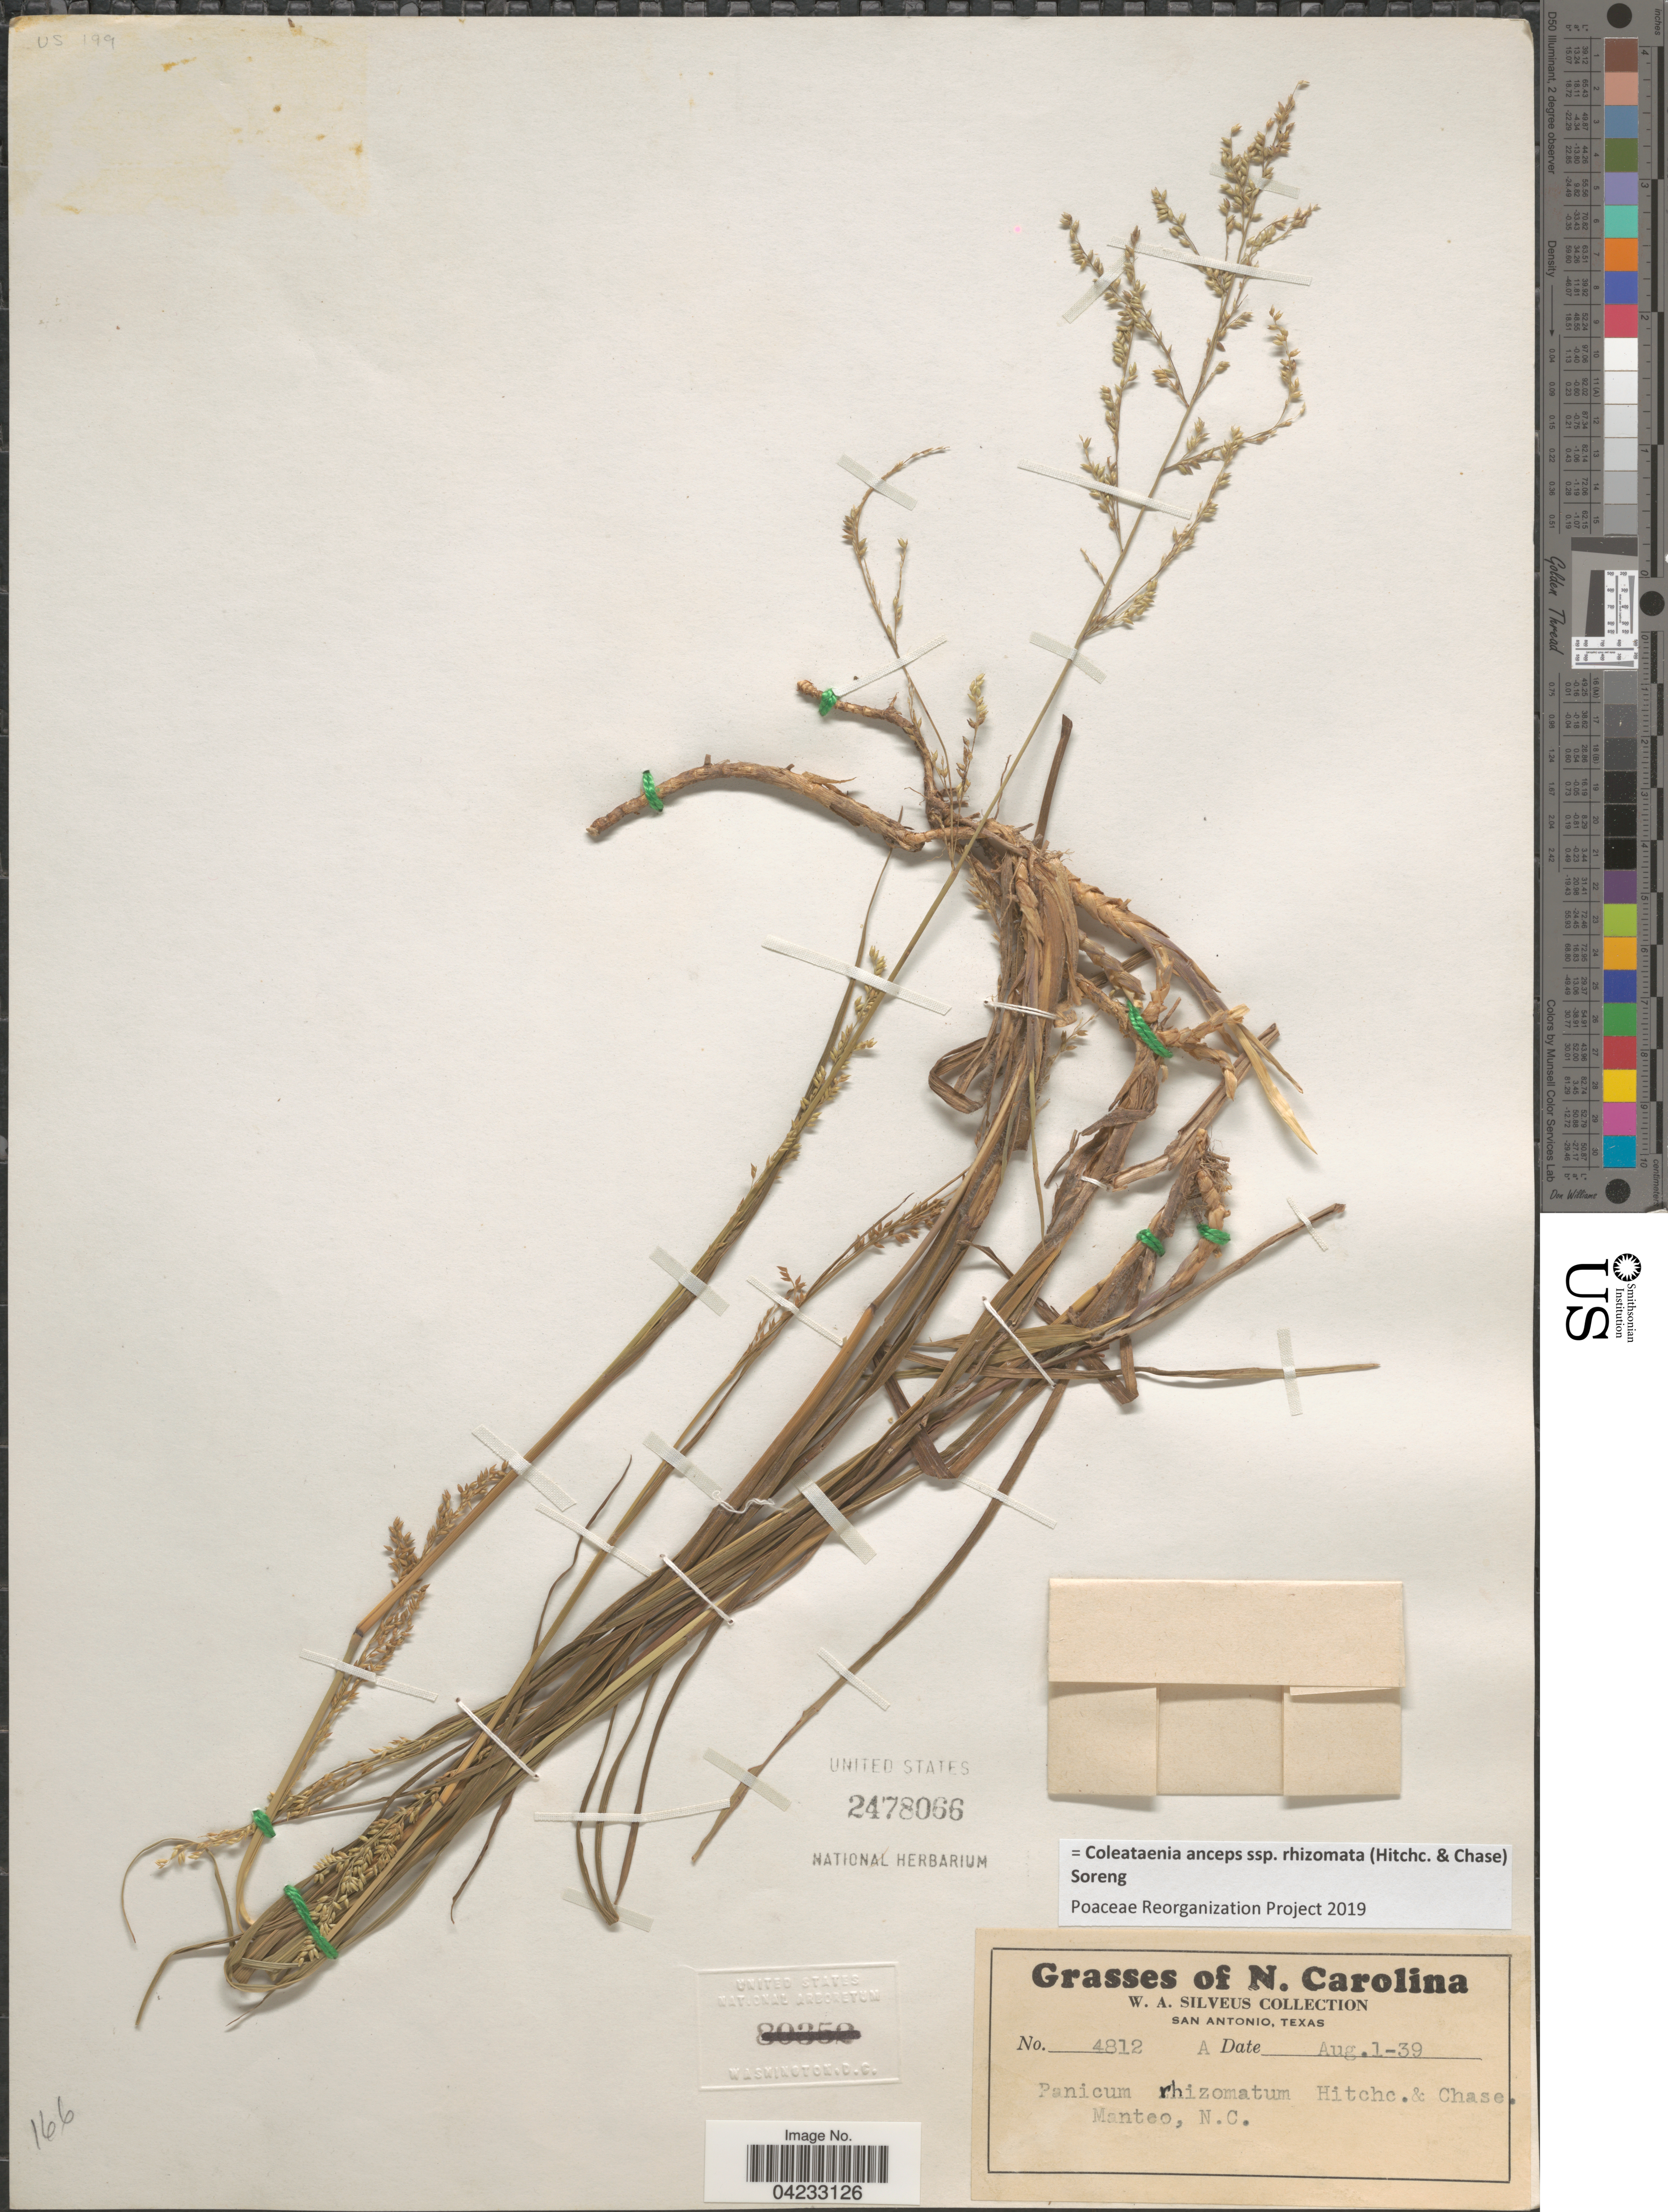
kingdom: Plantae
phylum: Tracheophyta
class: Liliopsida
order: Poales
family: Poaceae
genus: Coleataenia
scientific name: Coleataenia anceps subsp. rhizomata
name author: (Hitchc. & Chase) Soreng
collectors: W. Silveus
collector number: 4812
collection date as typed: Transcribed d/m/y: 1/8/39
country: United States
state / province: North Carolina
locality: Manteo.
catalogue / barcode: US 2478066